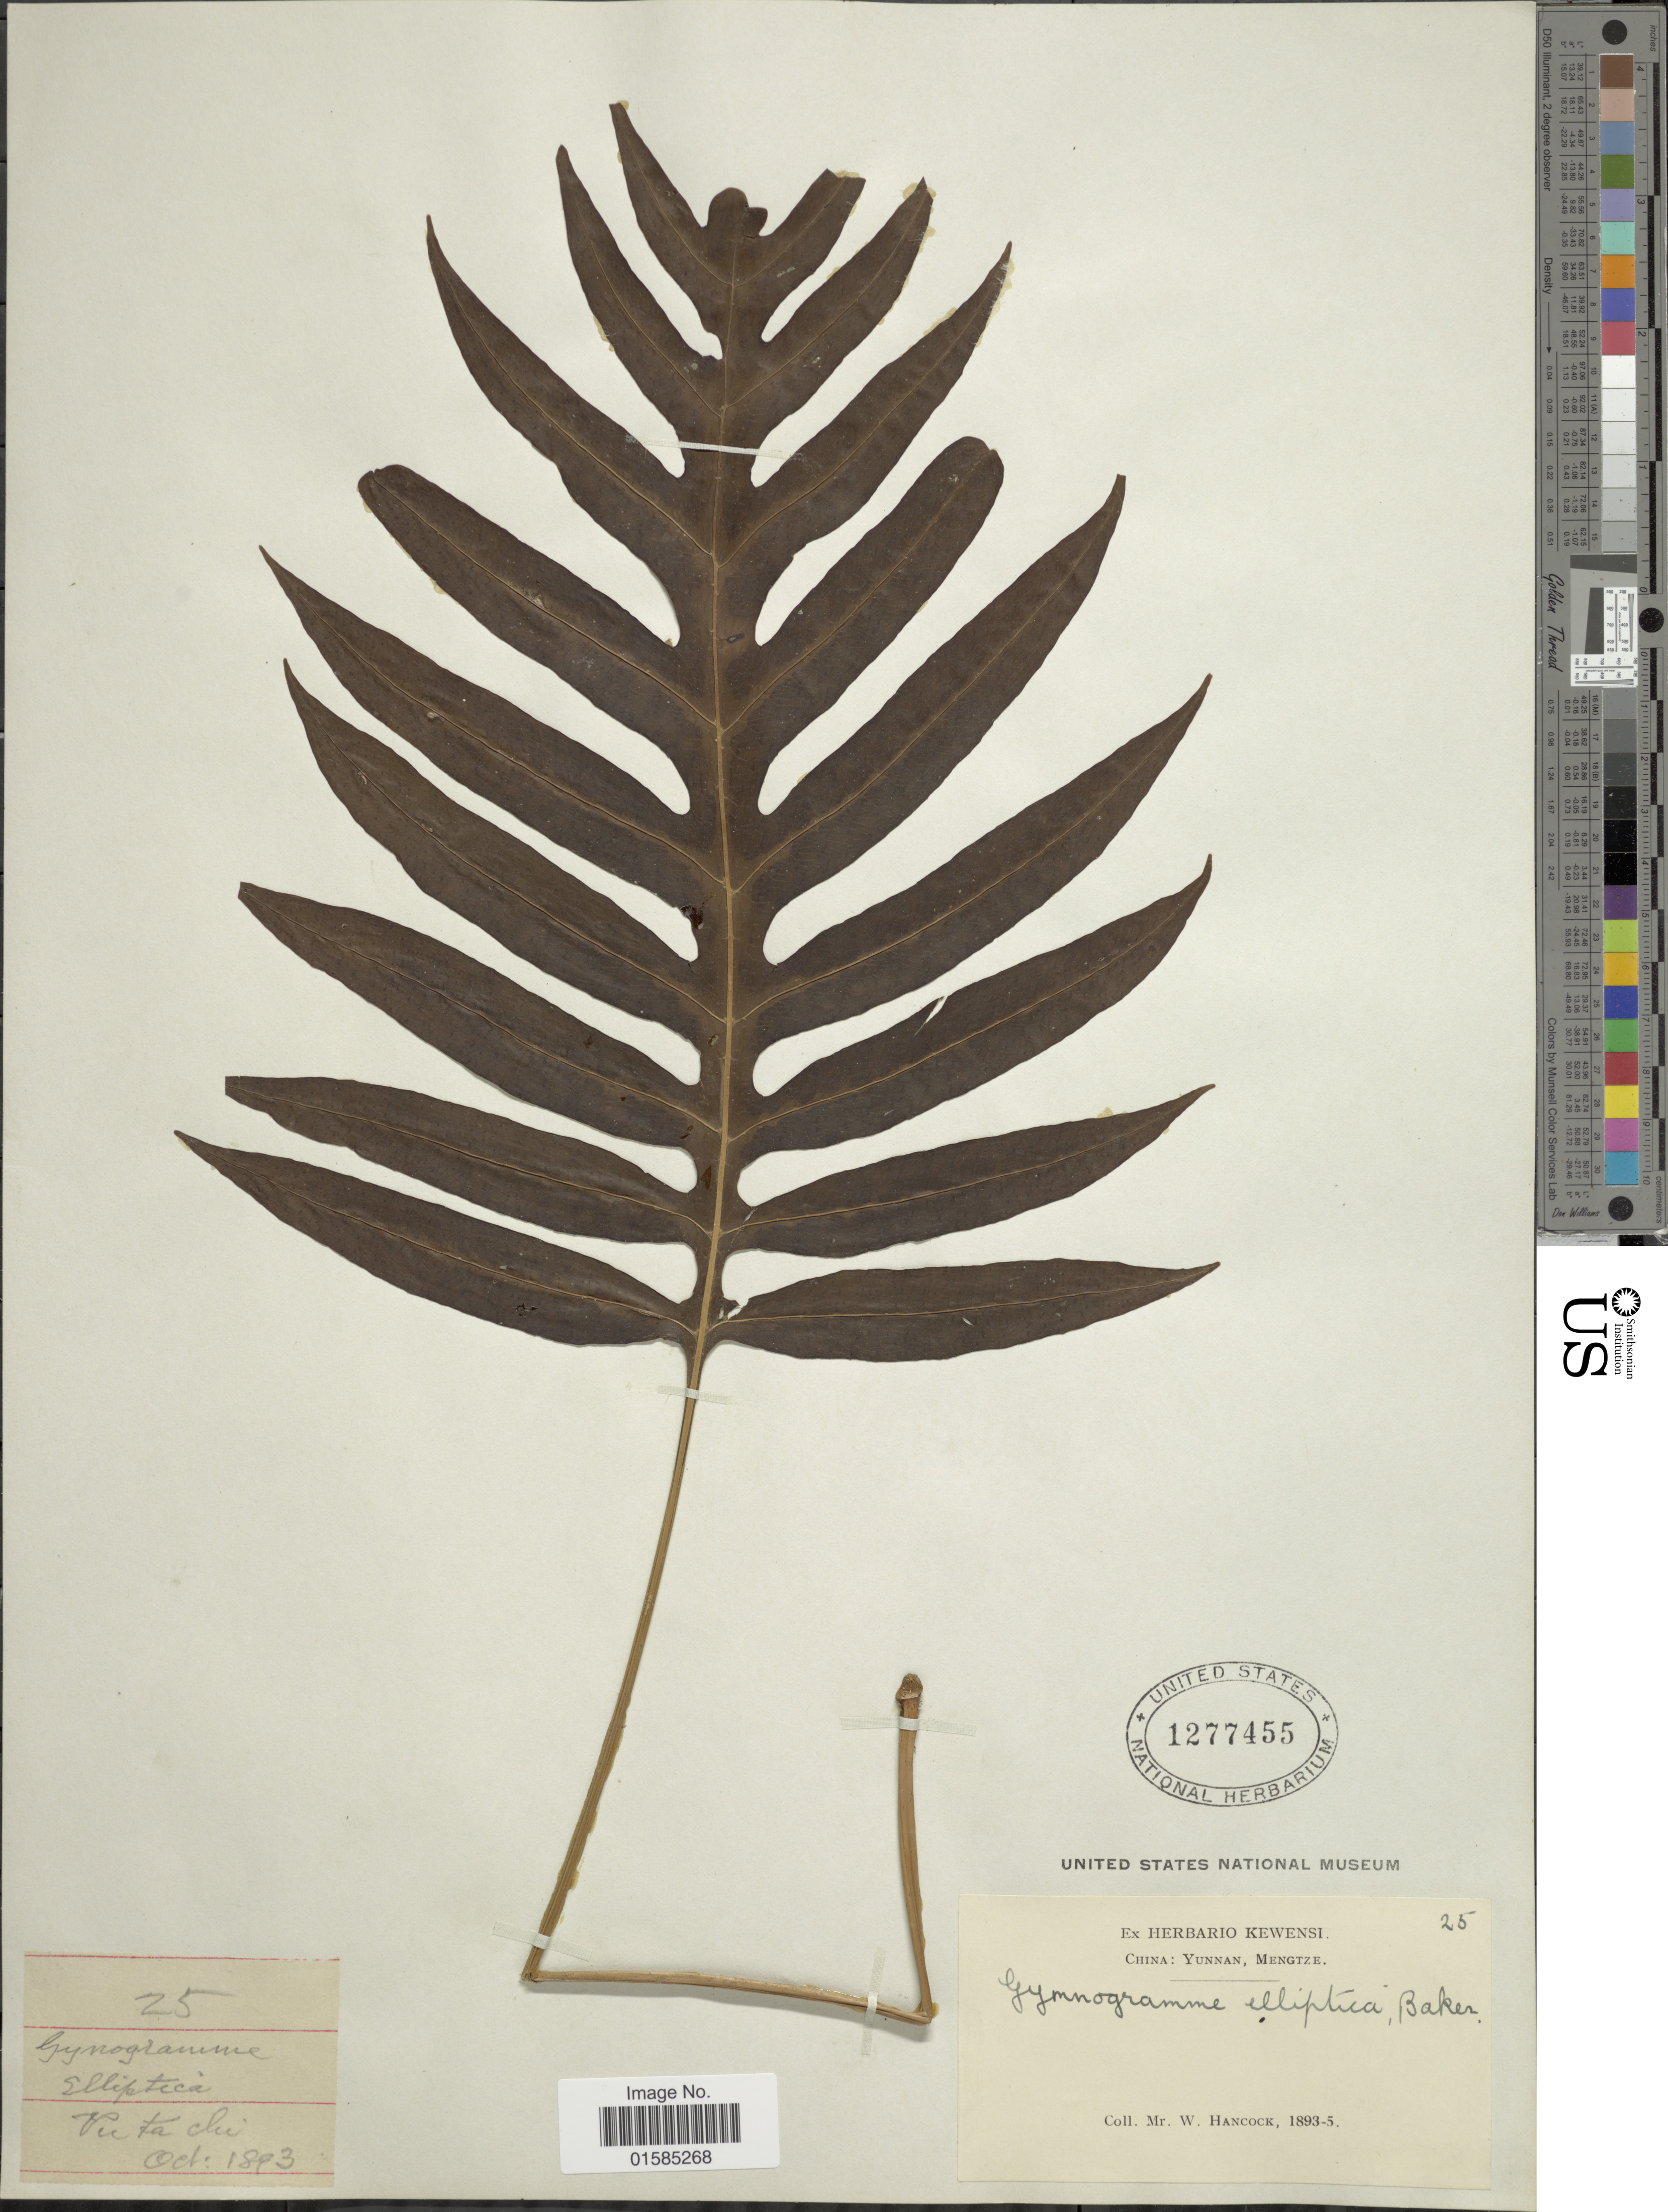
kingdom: Plantae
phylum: Tracheophyta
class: Polypodiopsida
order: Polypodiales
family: Polypodiaceae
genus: Leptochilus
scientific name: Leptochilus ellipticus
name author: (Thunb.) Noot.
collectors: W. Hancock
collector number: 25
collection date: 1893-10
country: China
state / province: Yunnan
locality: China: Yunnan, Mengtze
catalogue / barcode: US 1277455